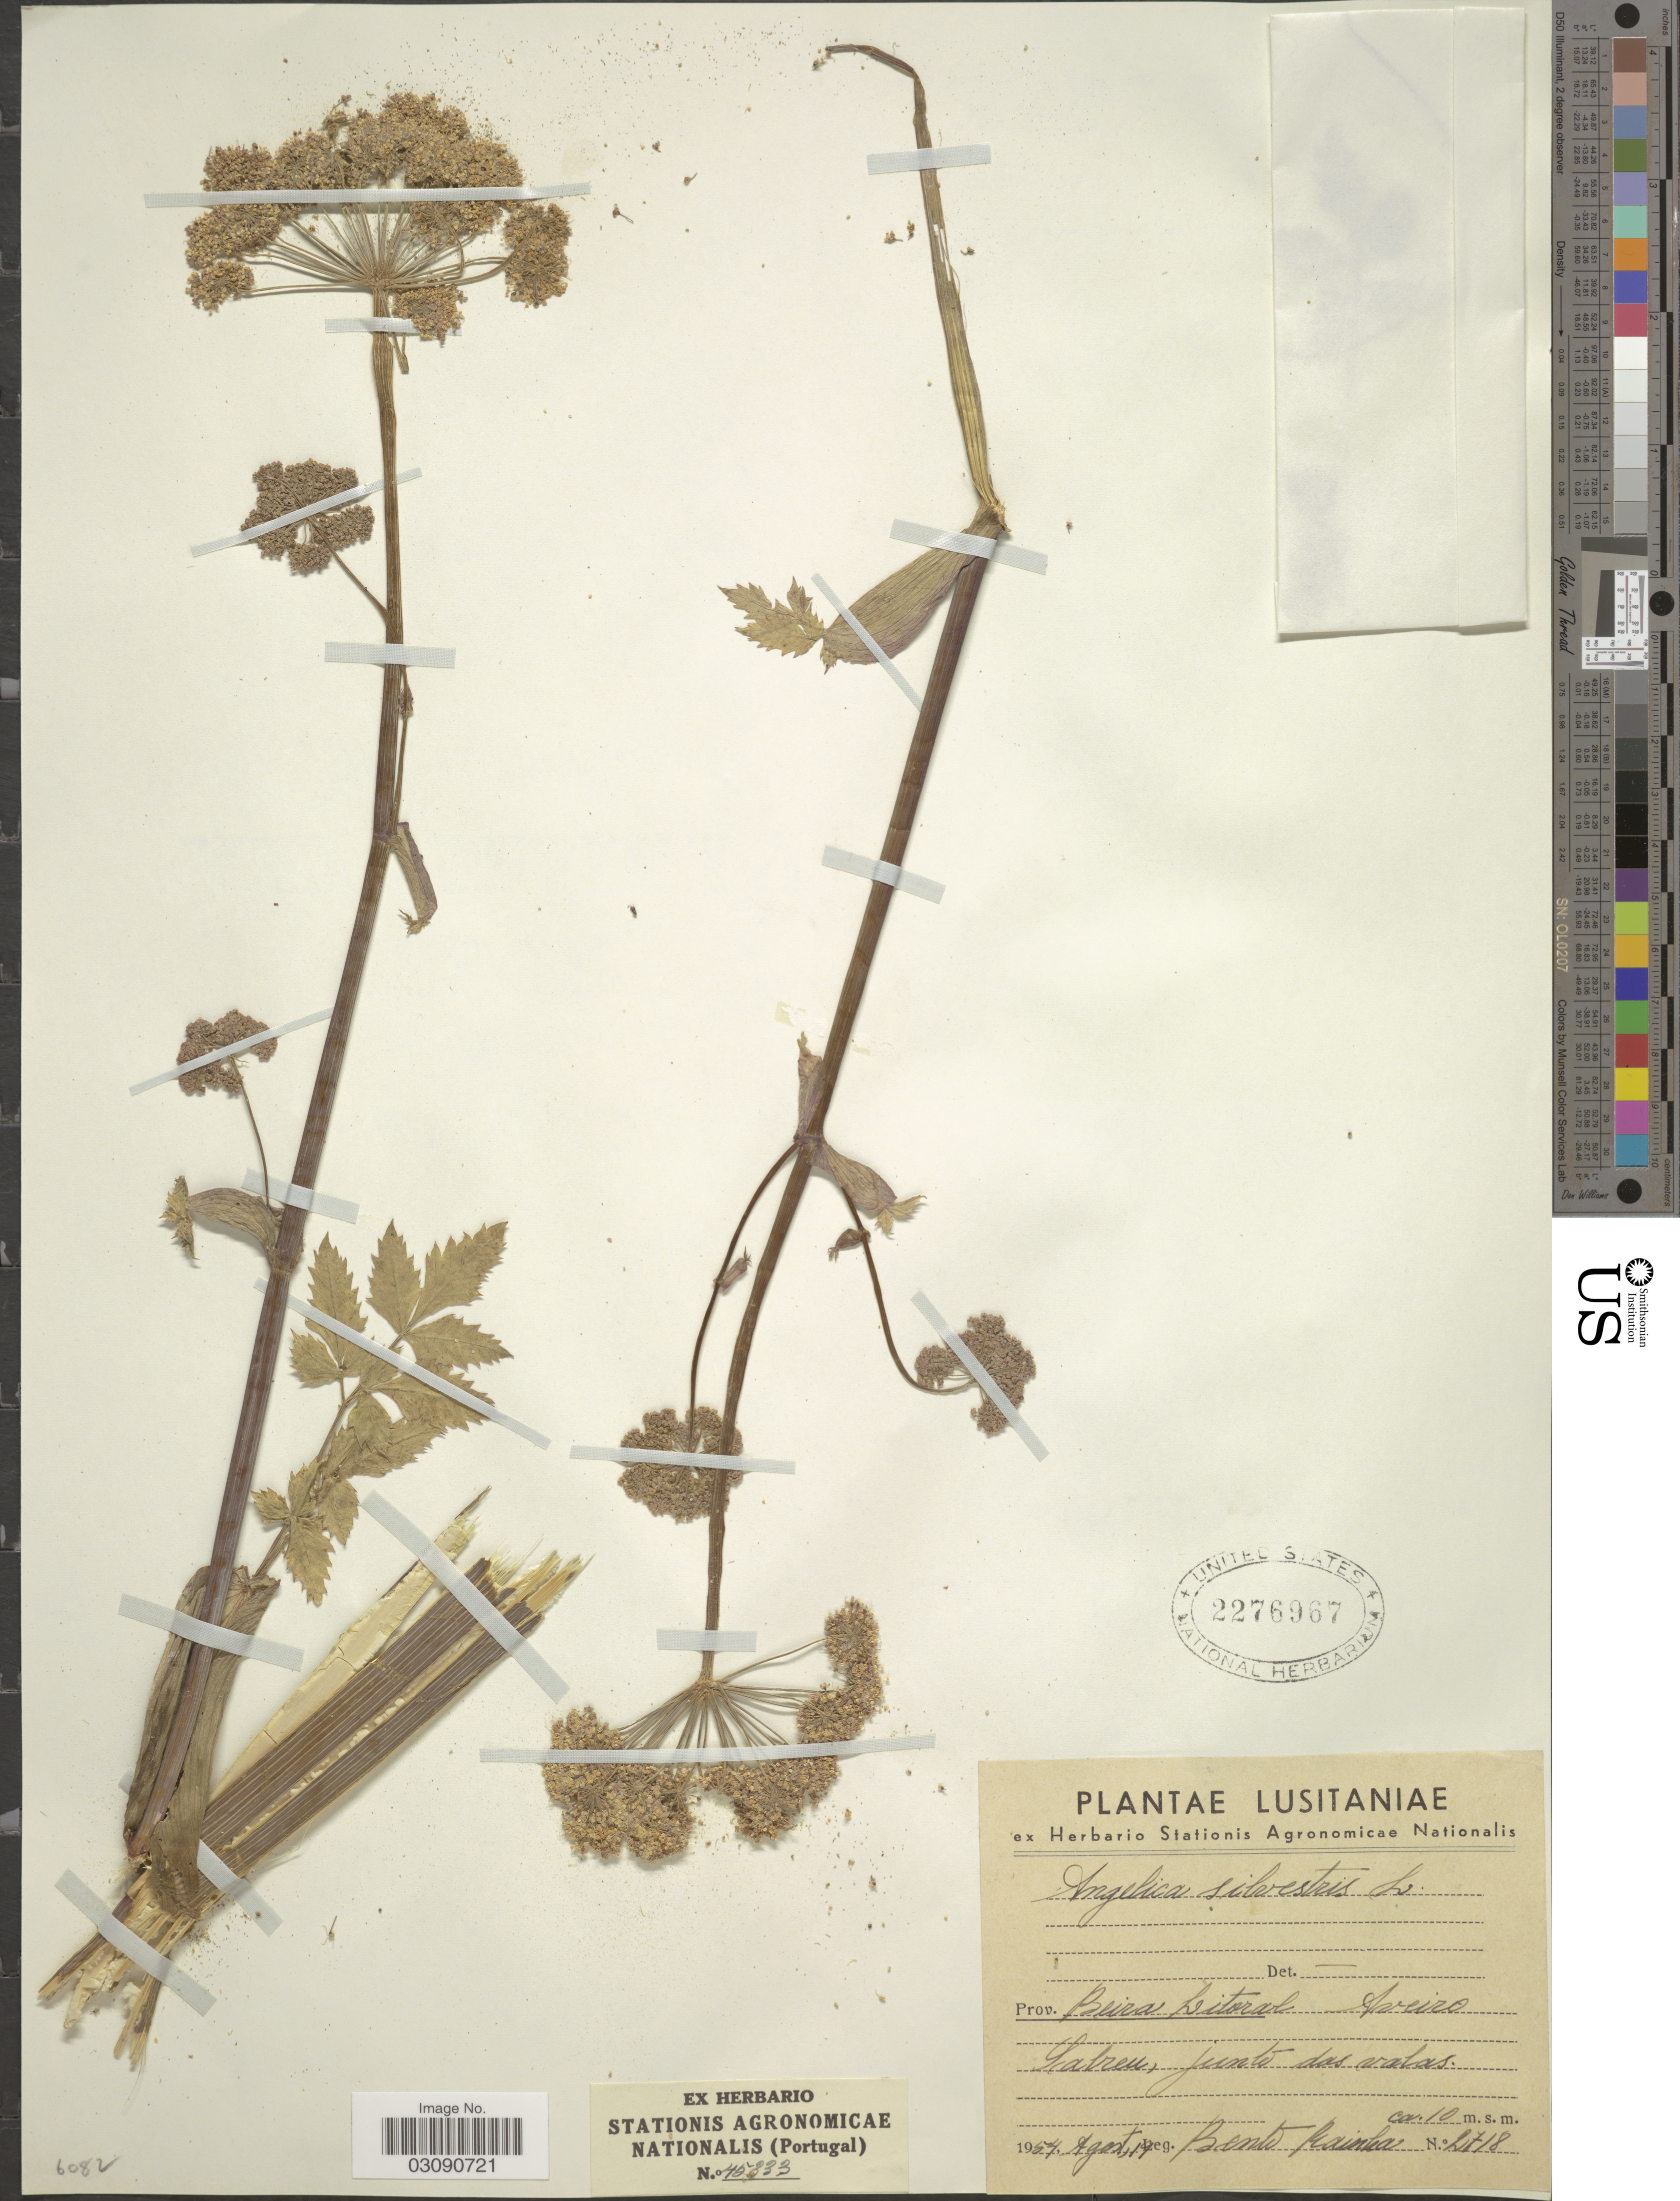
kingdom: Plantae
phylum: Tracheophyta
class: Magnoliopsida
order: Apiales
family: Apiaceae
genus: Angelica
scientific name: Angelica sylvestris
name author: L.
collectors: B. Rainha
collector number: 2718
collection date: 1954-08-19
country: Portugal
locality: Lusitaniae, Prov. Beira Litoral, Aveiro Satrue [interpreted].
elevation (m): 10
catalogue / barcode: US 2276967